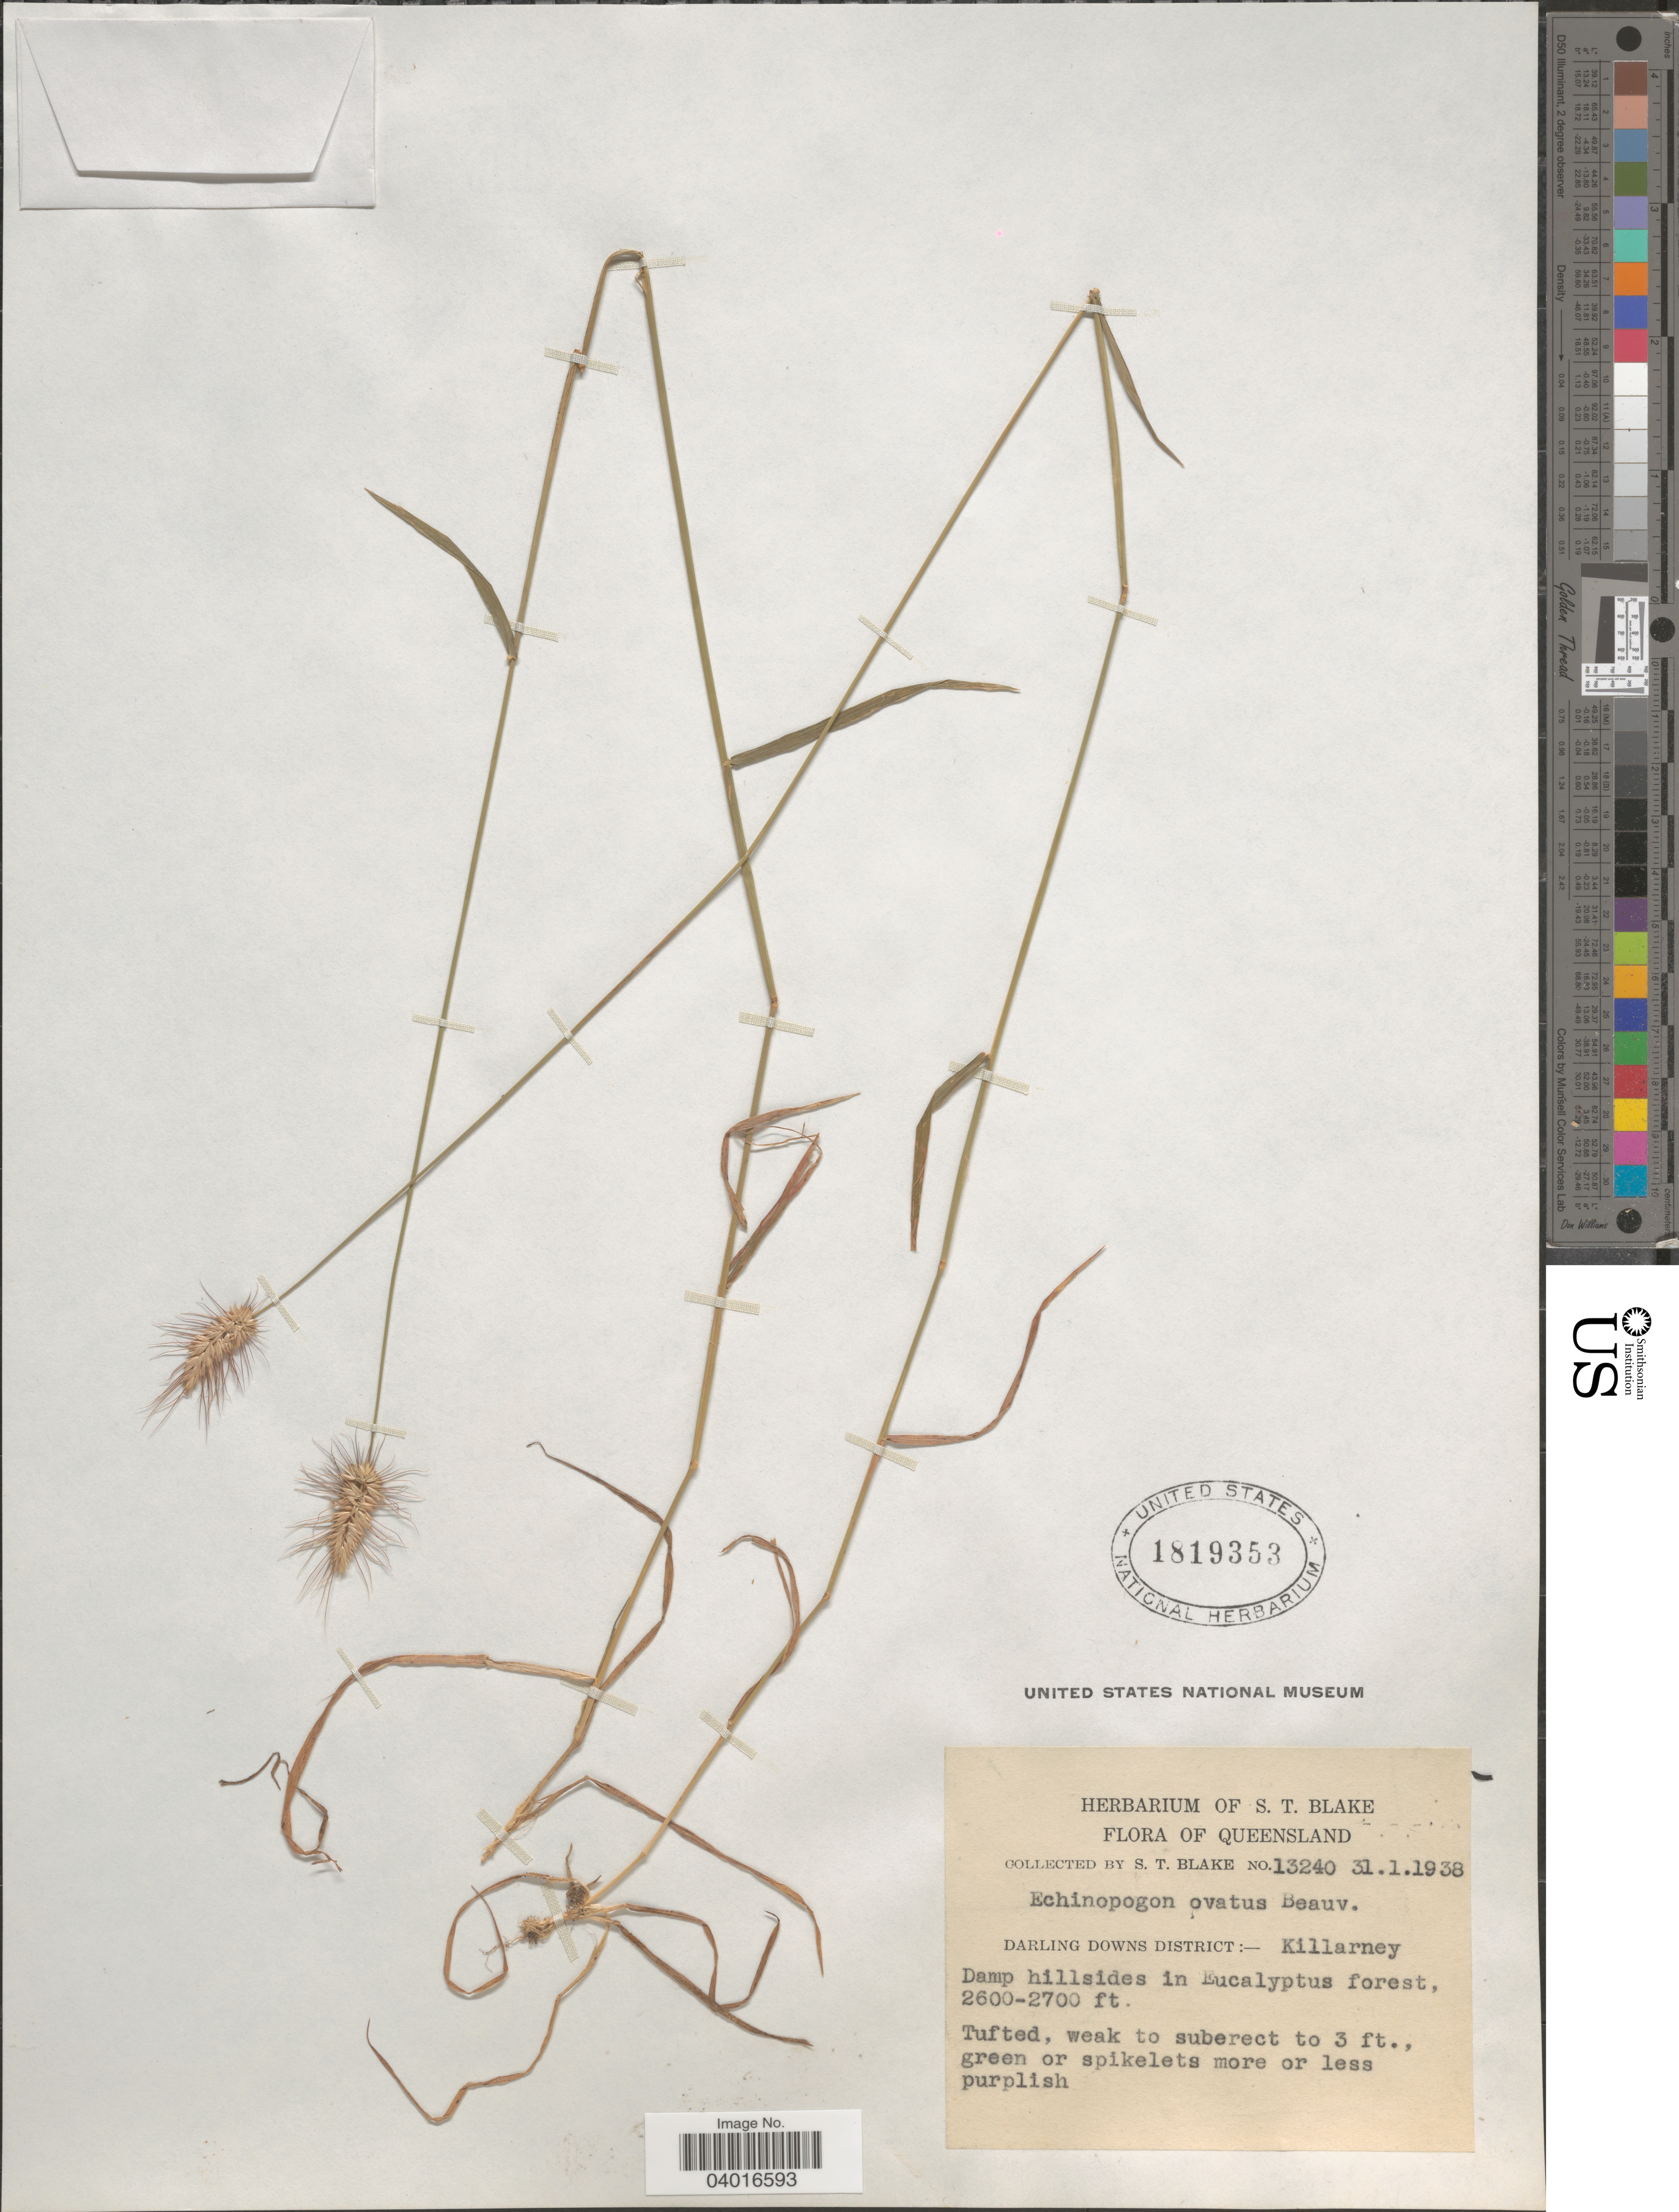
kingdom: Plantae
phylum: Tracheophyta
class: Liliopsida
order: Poales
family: Poaceae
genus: Echinopogon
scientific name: Echinopogon ovatus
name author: (G. Forst.) P. Beauv.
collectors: S. T. Blake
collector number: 13240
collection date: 1938-01-31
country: Australia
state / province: Queensland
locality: Darling Downs District:- Killarney. Damp hillsides in Eucalyptus forest.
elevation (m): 792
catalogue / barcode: US 1819353